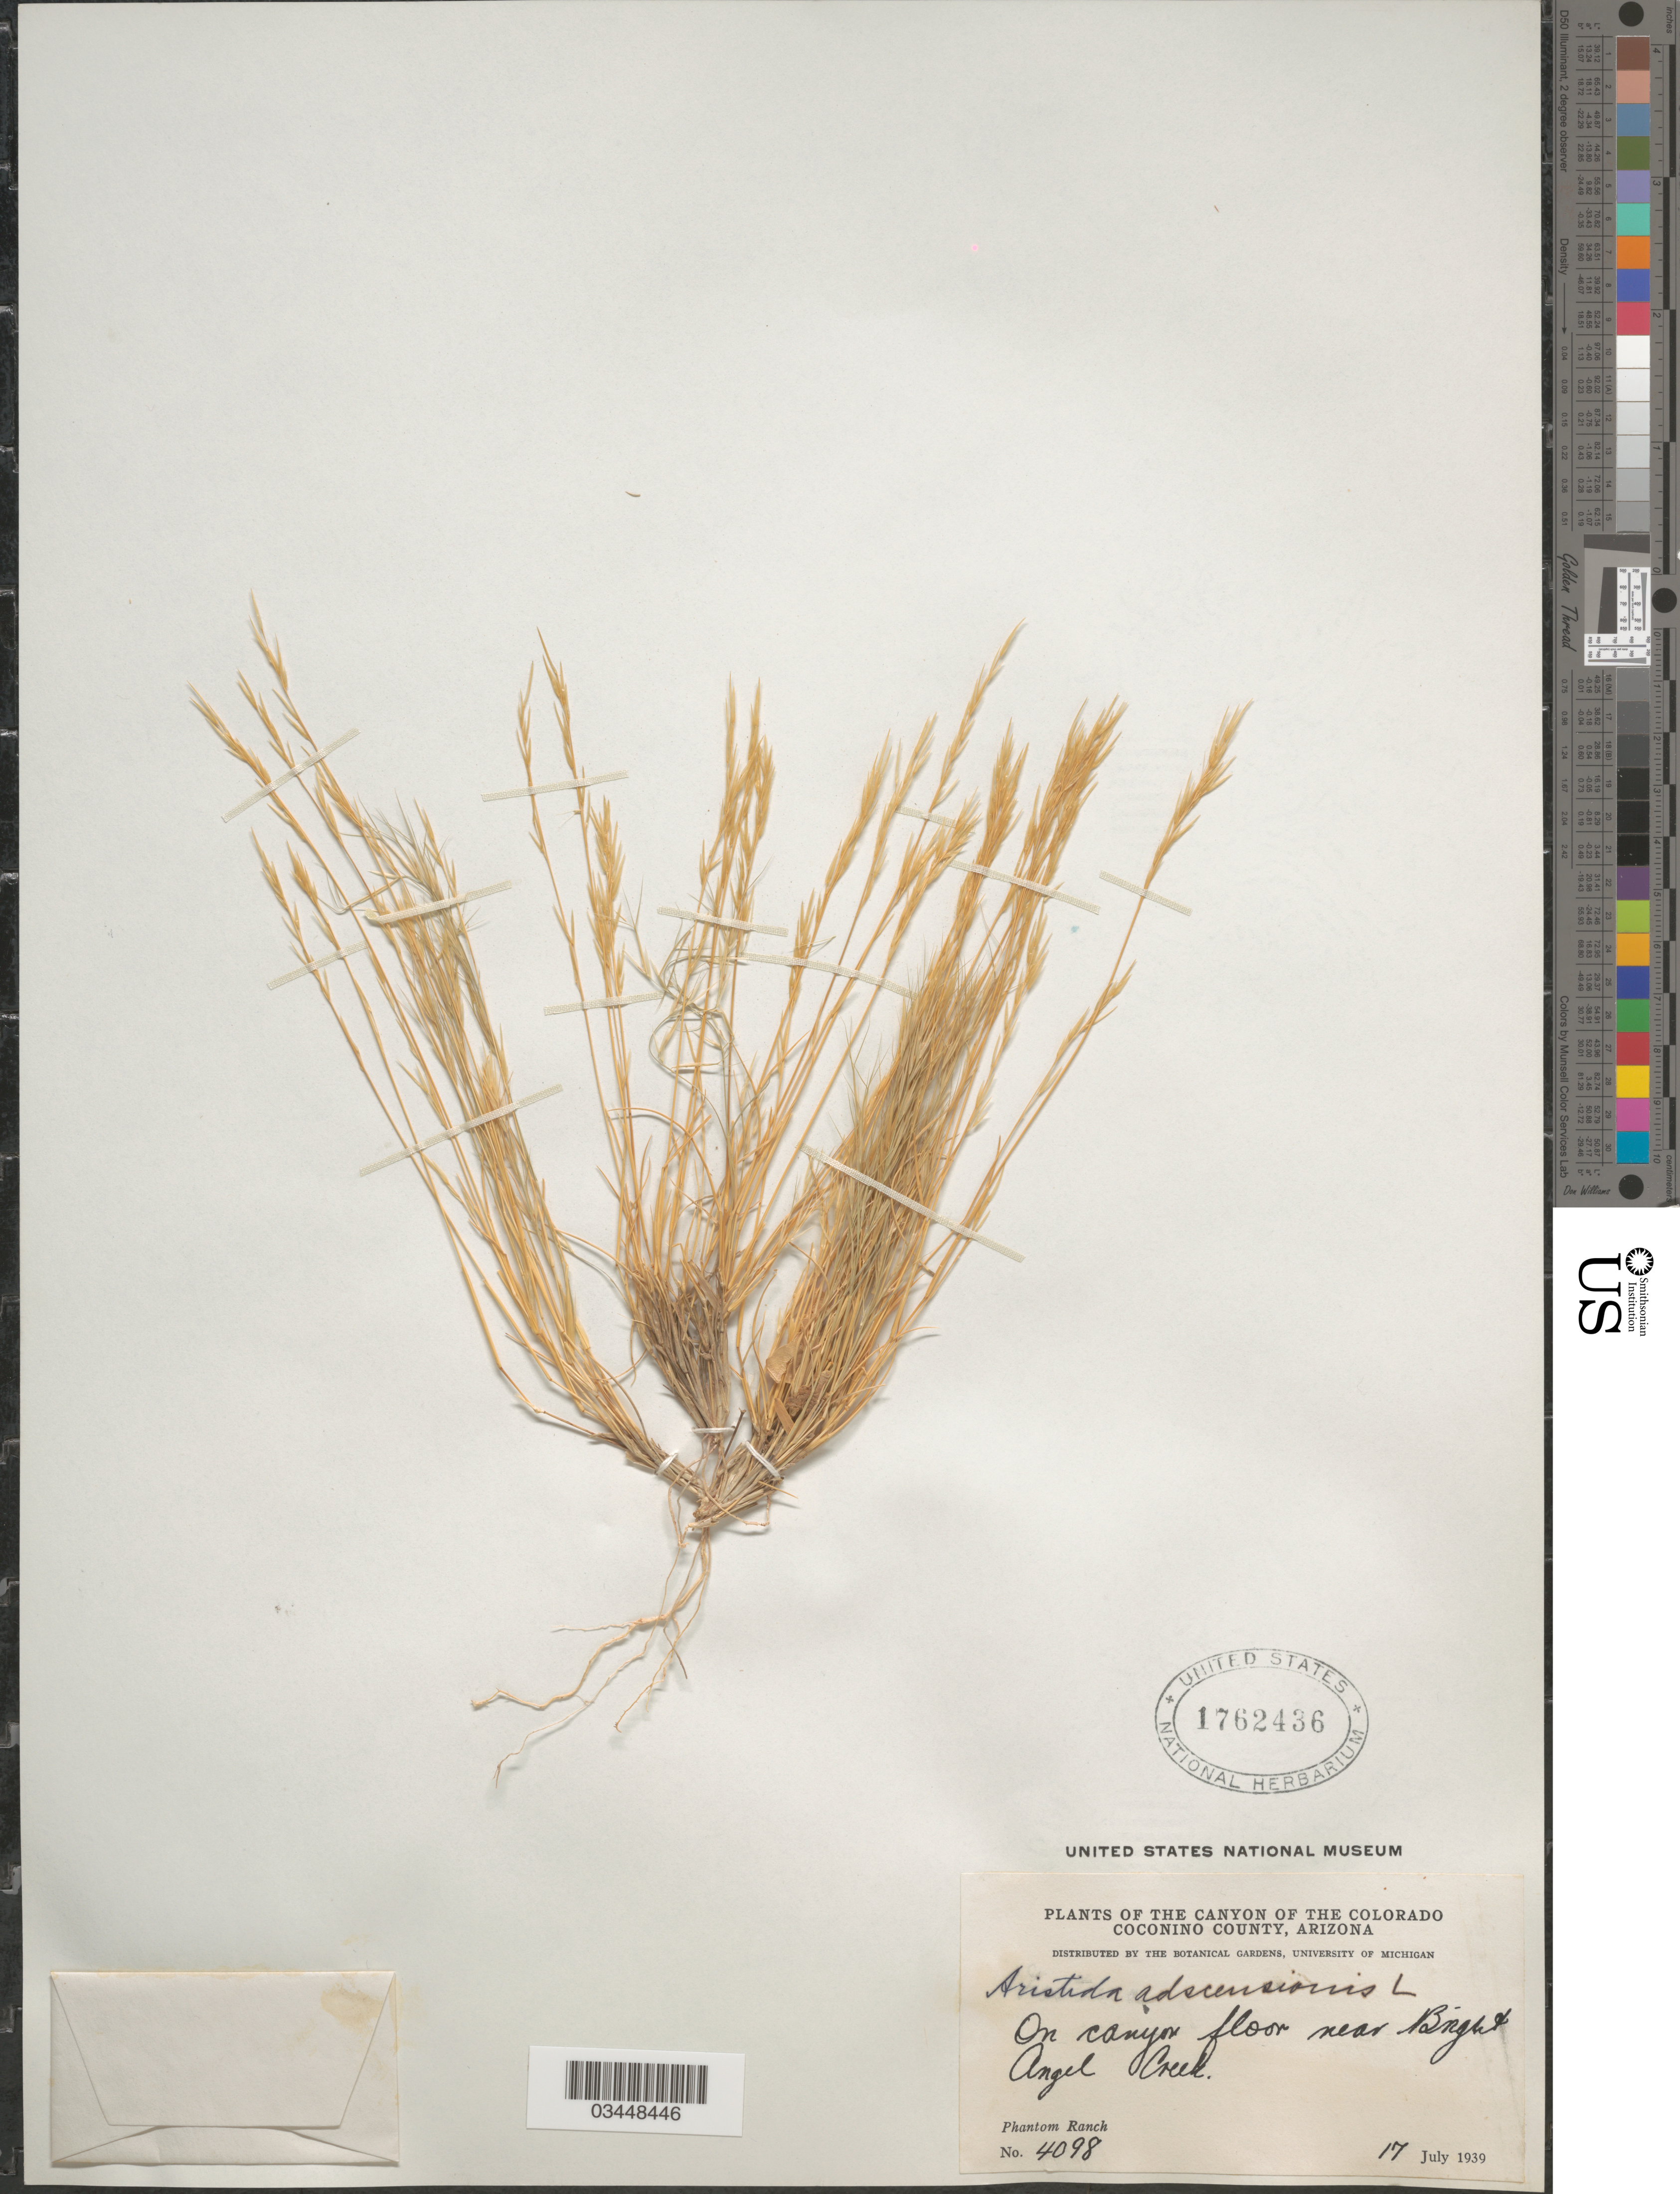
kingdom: Plantae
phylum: Tracheophyta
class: Liliopsida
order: Poales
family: Poaceae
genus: Aristida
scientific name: Aristida adscensionis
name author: L.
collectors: P. Ranch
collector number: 4098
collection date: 1939-07-17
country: United States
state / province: Arizona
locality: Canyon of the Colorado. Coconino County. On canyon floor near Bright Angel Creek. Phantom Ranch.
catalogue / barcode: US 1762436